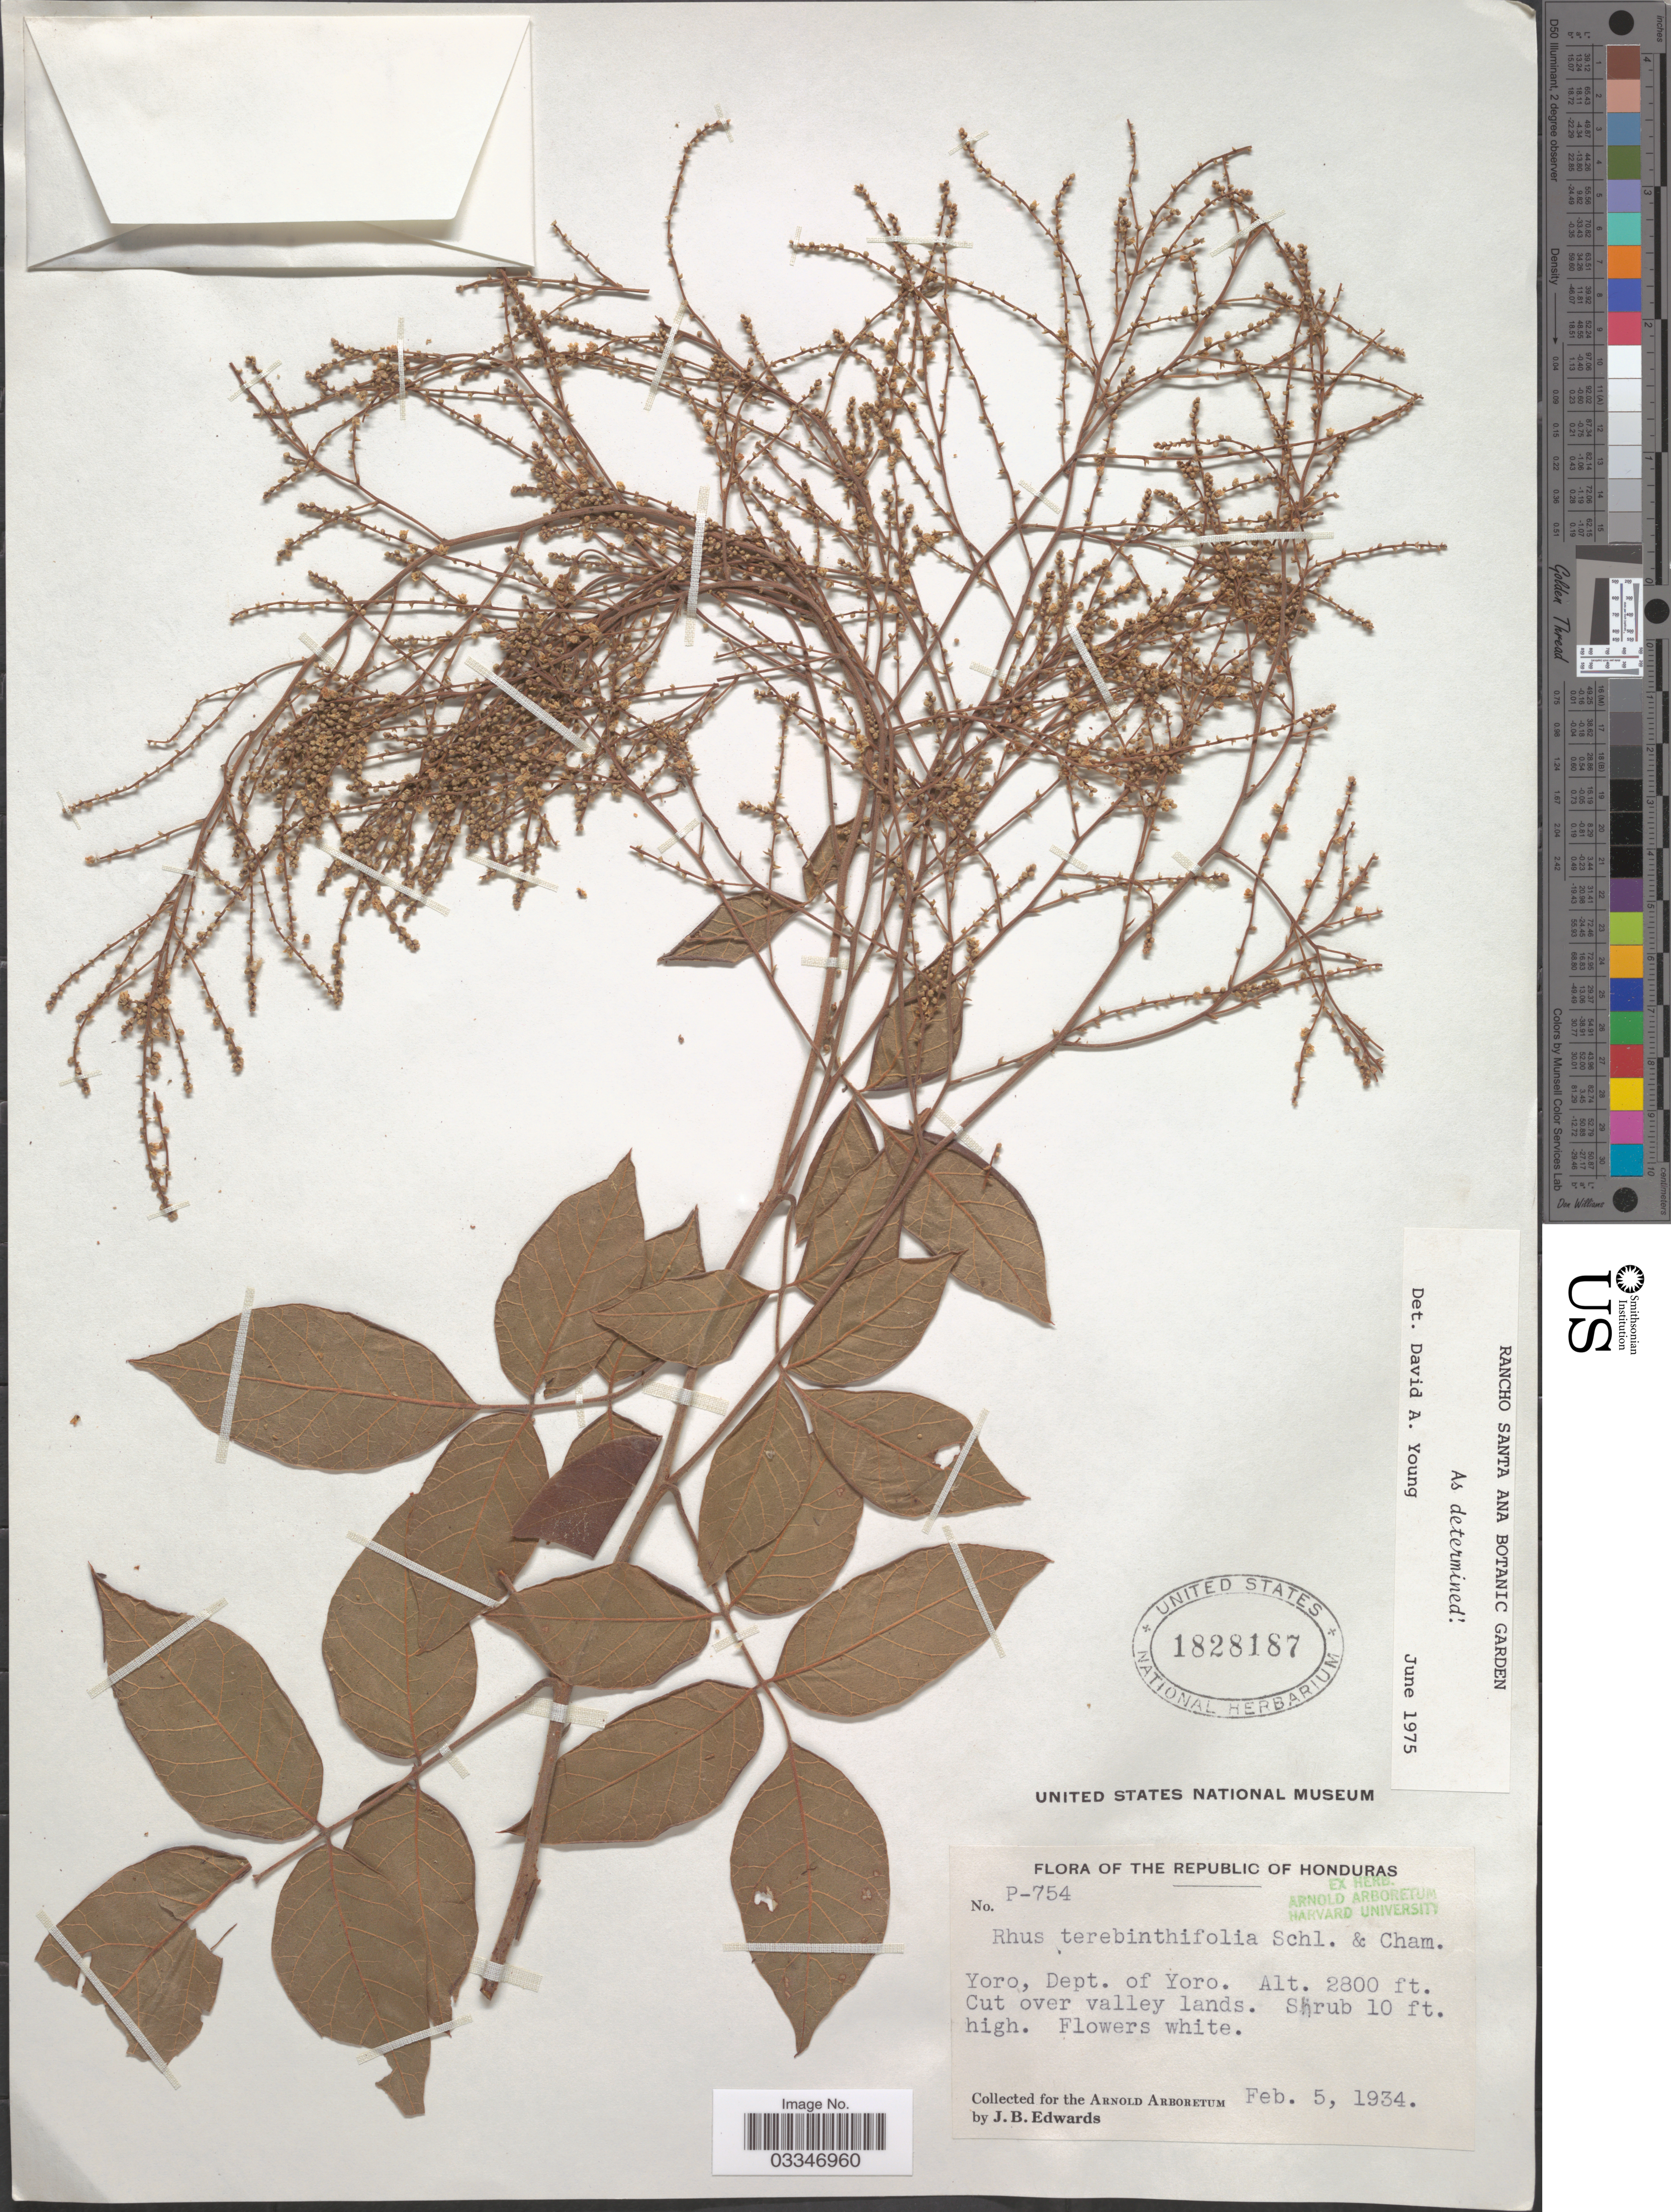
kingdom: Plantae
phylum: Tracheophyta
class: Magnoliopsida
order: Sapindales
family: Anacardiaceae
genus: Rhus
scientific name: Rhus terebinthifolia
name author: Schltdl. & Cham.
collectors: J. B. Edwards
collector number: P-754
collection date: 1934-02-05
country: Honduras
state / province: Yoro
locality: Dept. of Yoro.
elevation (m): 853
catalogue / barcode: US 1828187